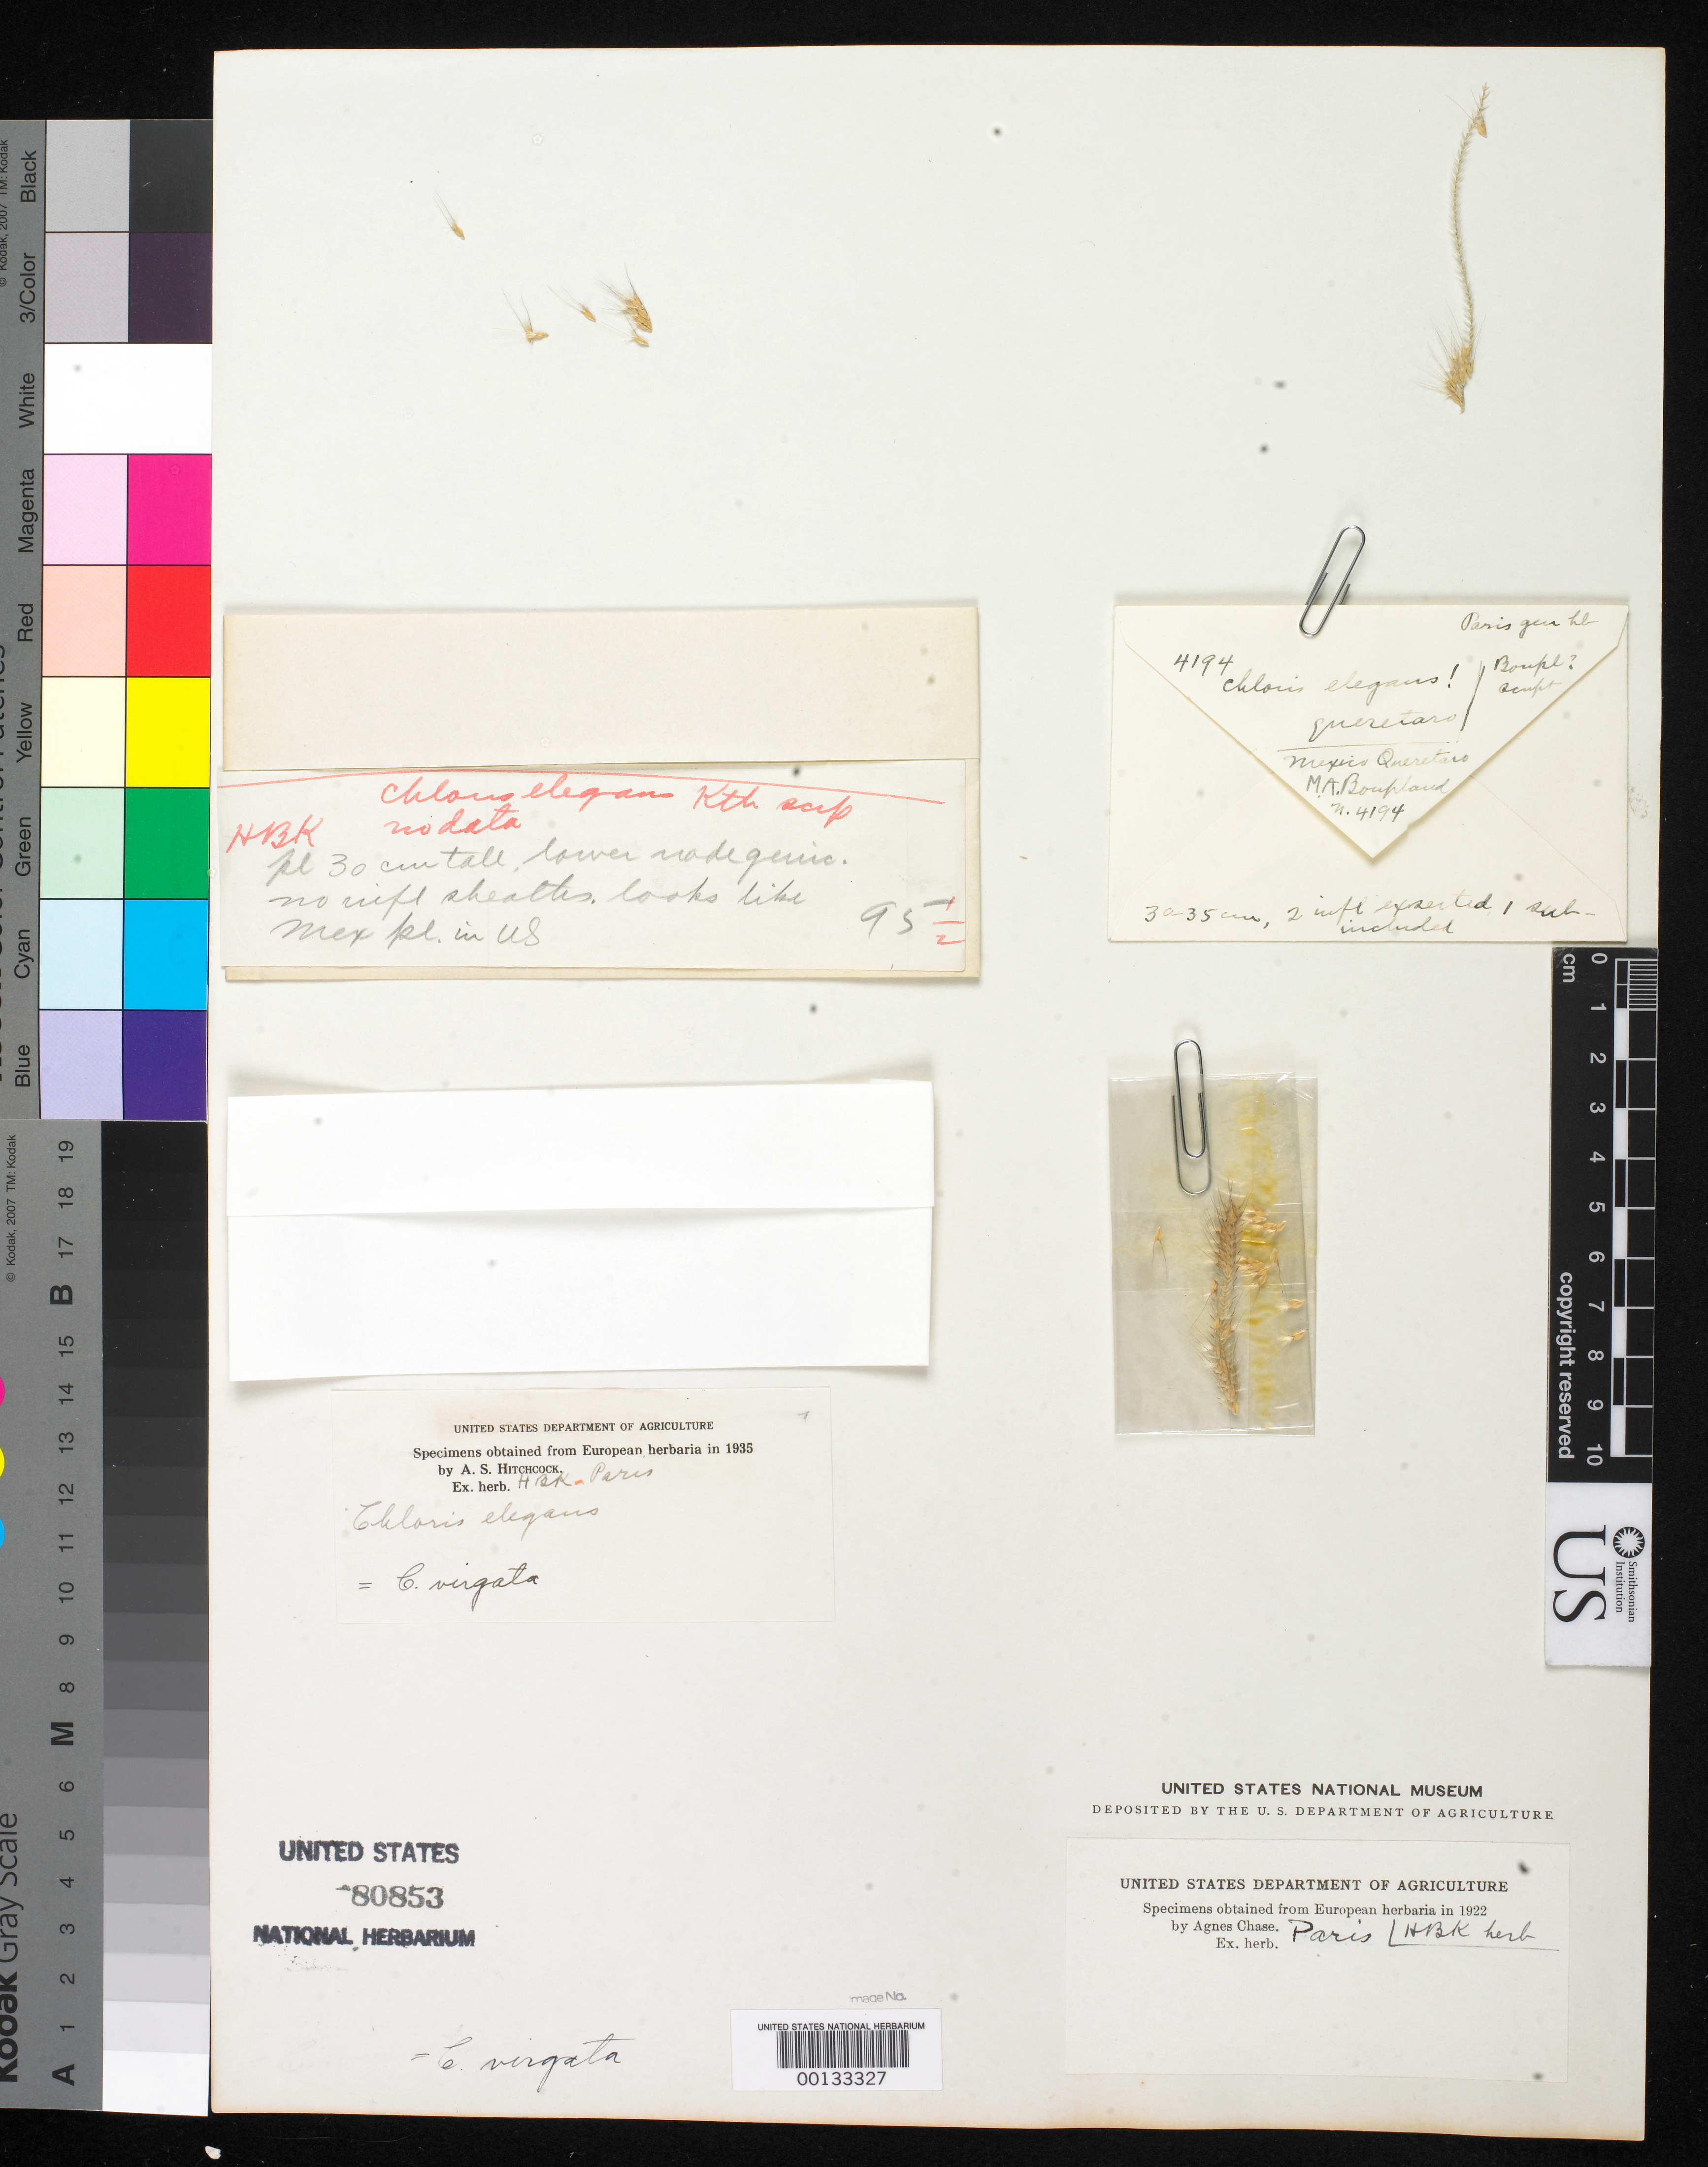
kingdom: Plantae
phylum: Tracheophyta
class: Liliopsida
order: Poales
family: Poaceae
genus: Chloris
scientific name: Chloris elegans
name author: Kunth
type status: Type Fragment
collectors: A. J. A. Bonpland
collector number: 4194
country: Mexico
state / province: Querétaro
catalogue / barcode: US 80853